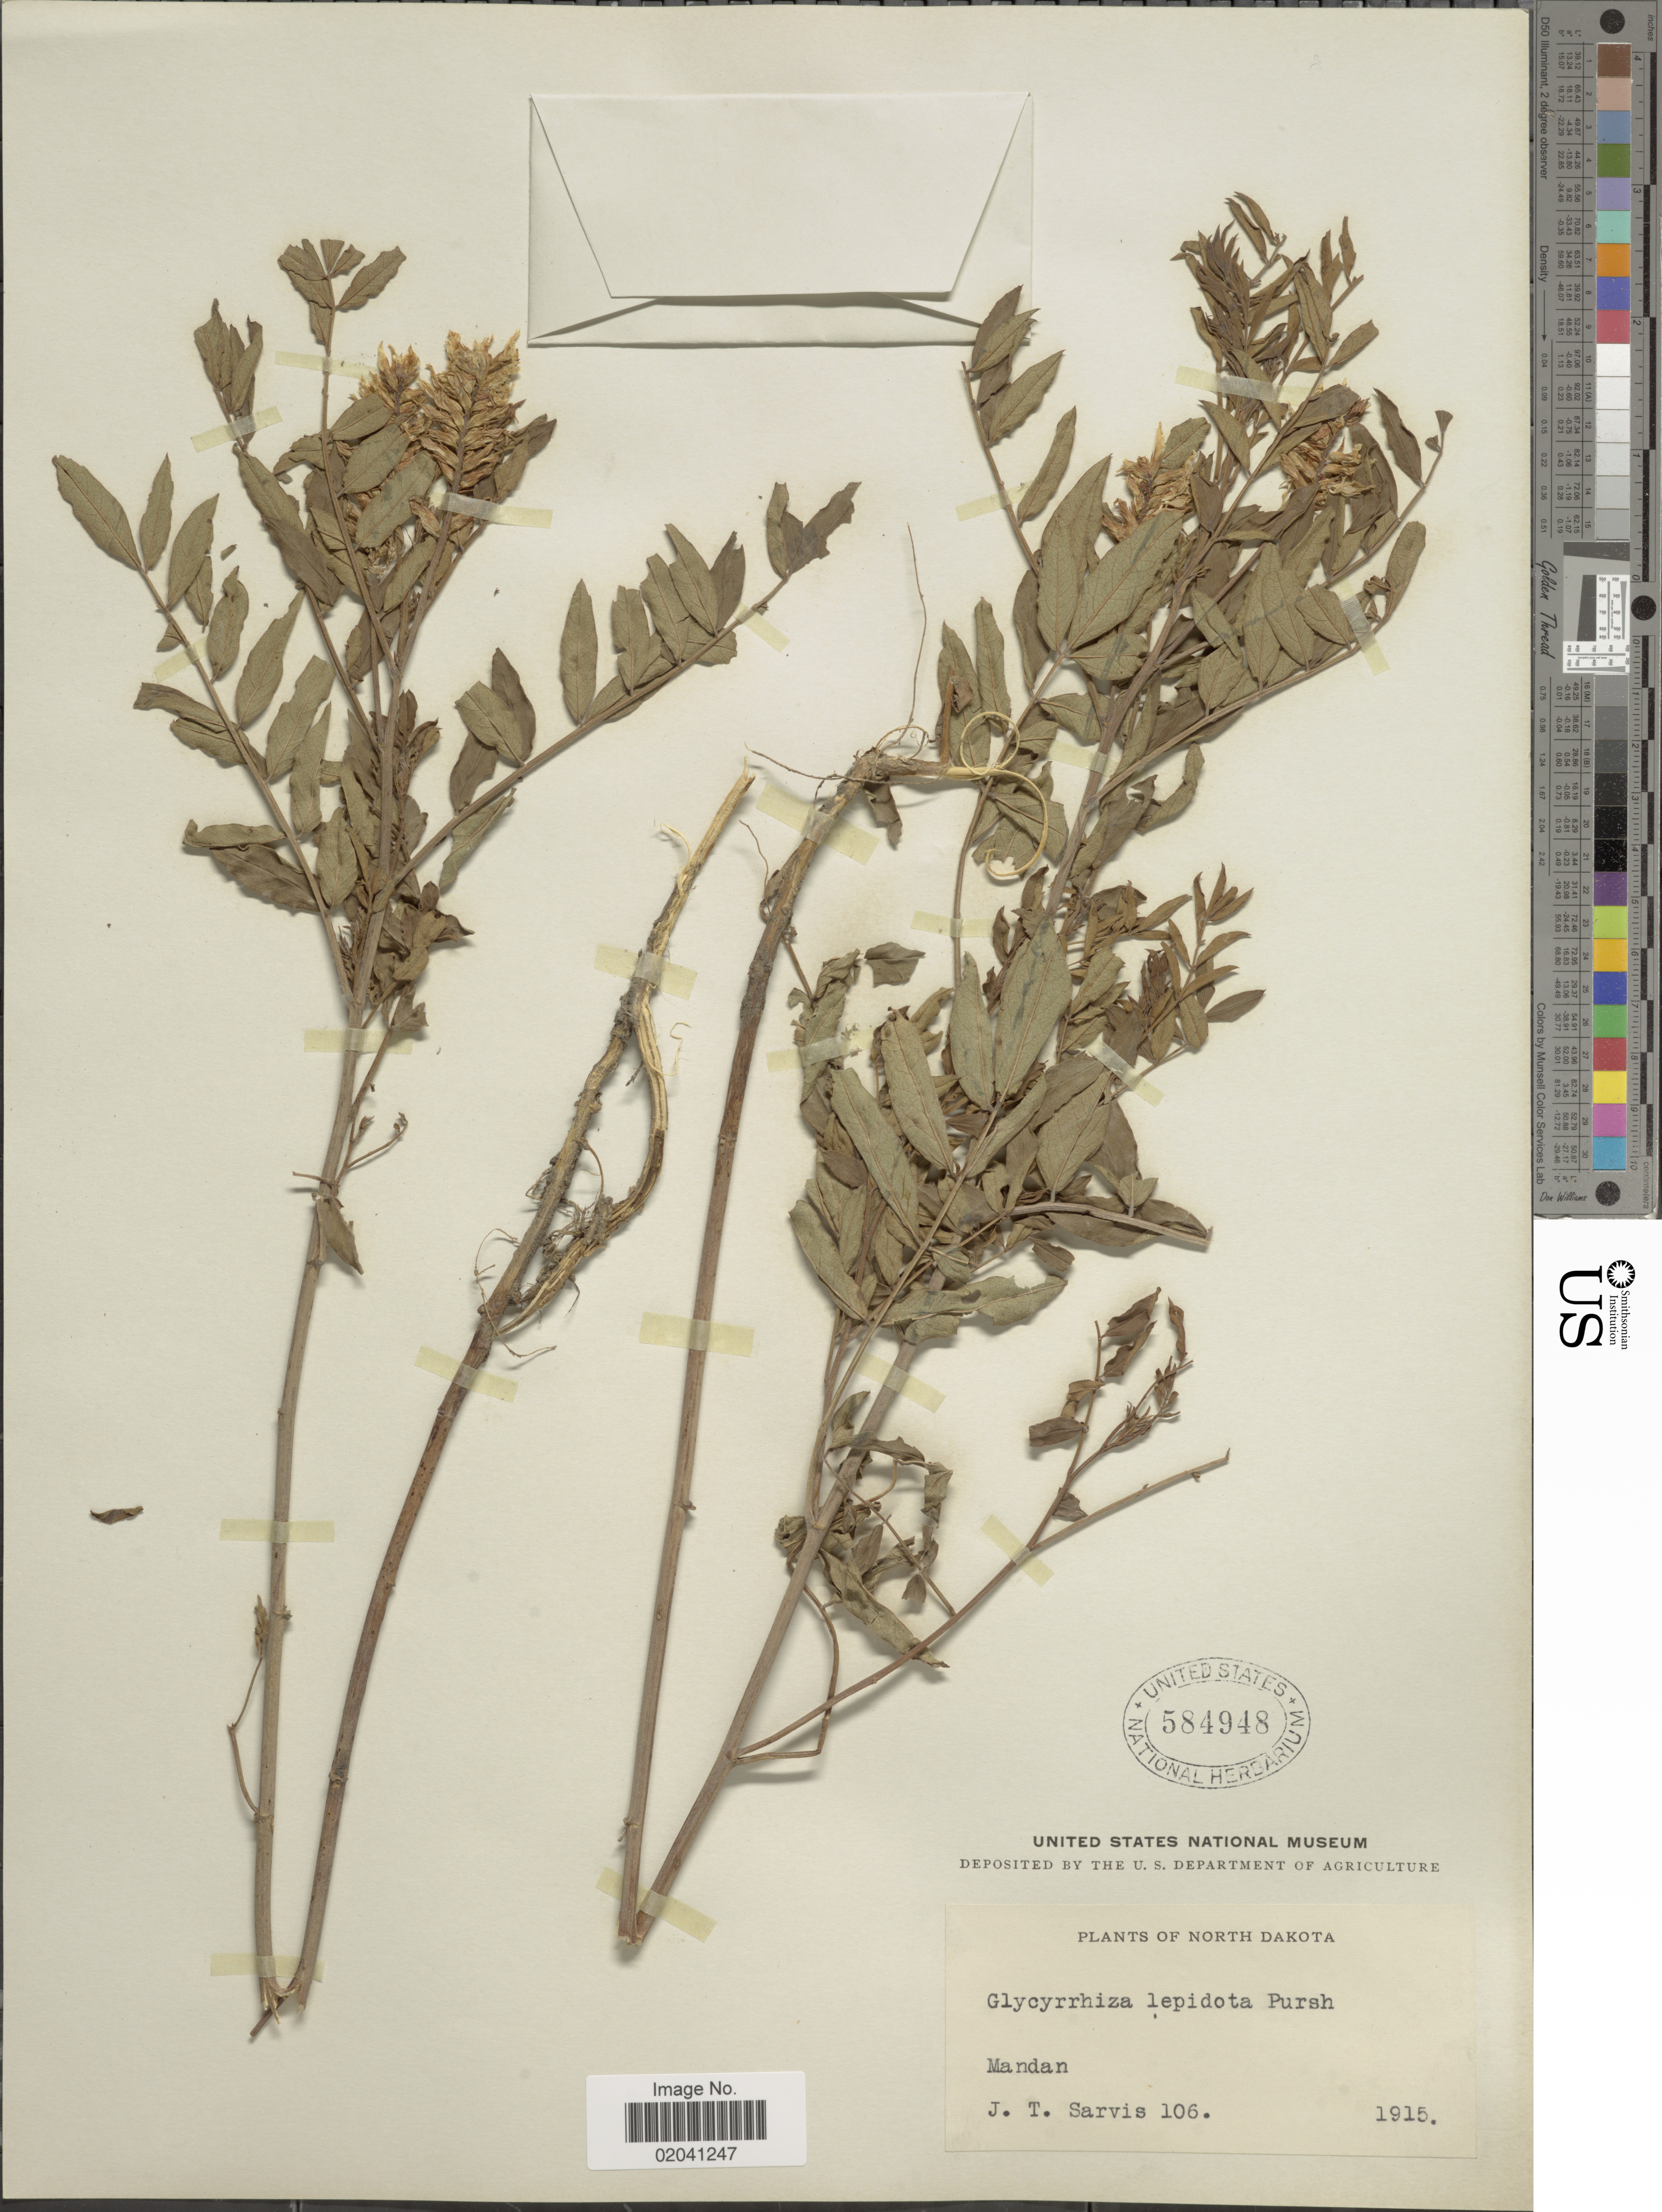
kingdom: Plantae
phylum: Tracheophyta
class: Magnoliopsida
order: Fabales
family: Fabaceae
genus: Glycyrrhiza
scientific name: Glycyrrhiza lepidota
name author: Pursh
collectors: J. Sarvis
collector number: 106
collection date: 1915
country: United States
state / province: North Dakota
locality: Mandan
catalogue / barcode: US 584948